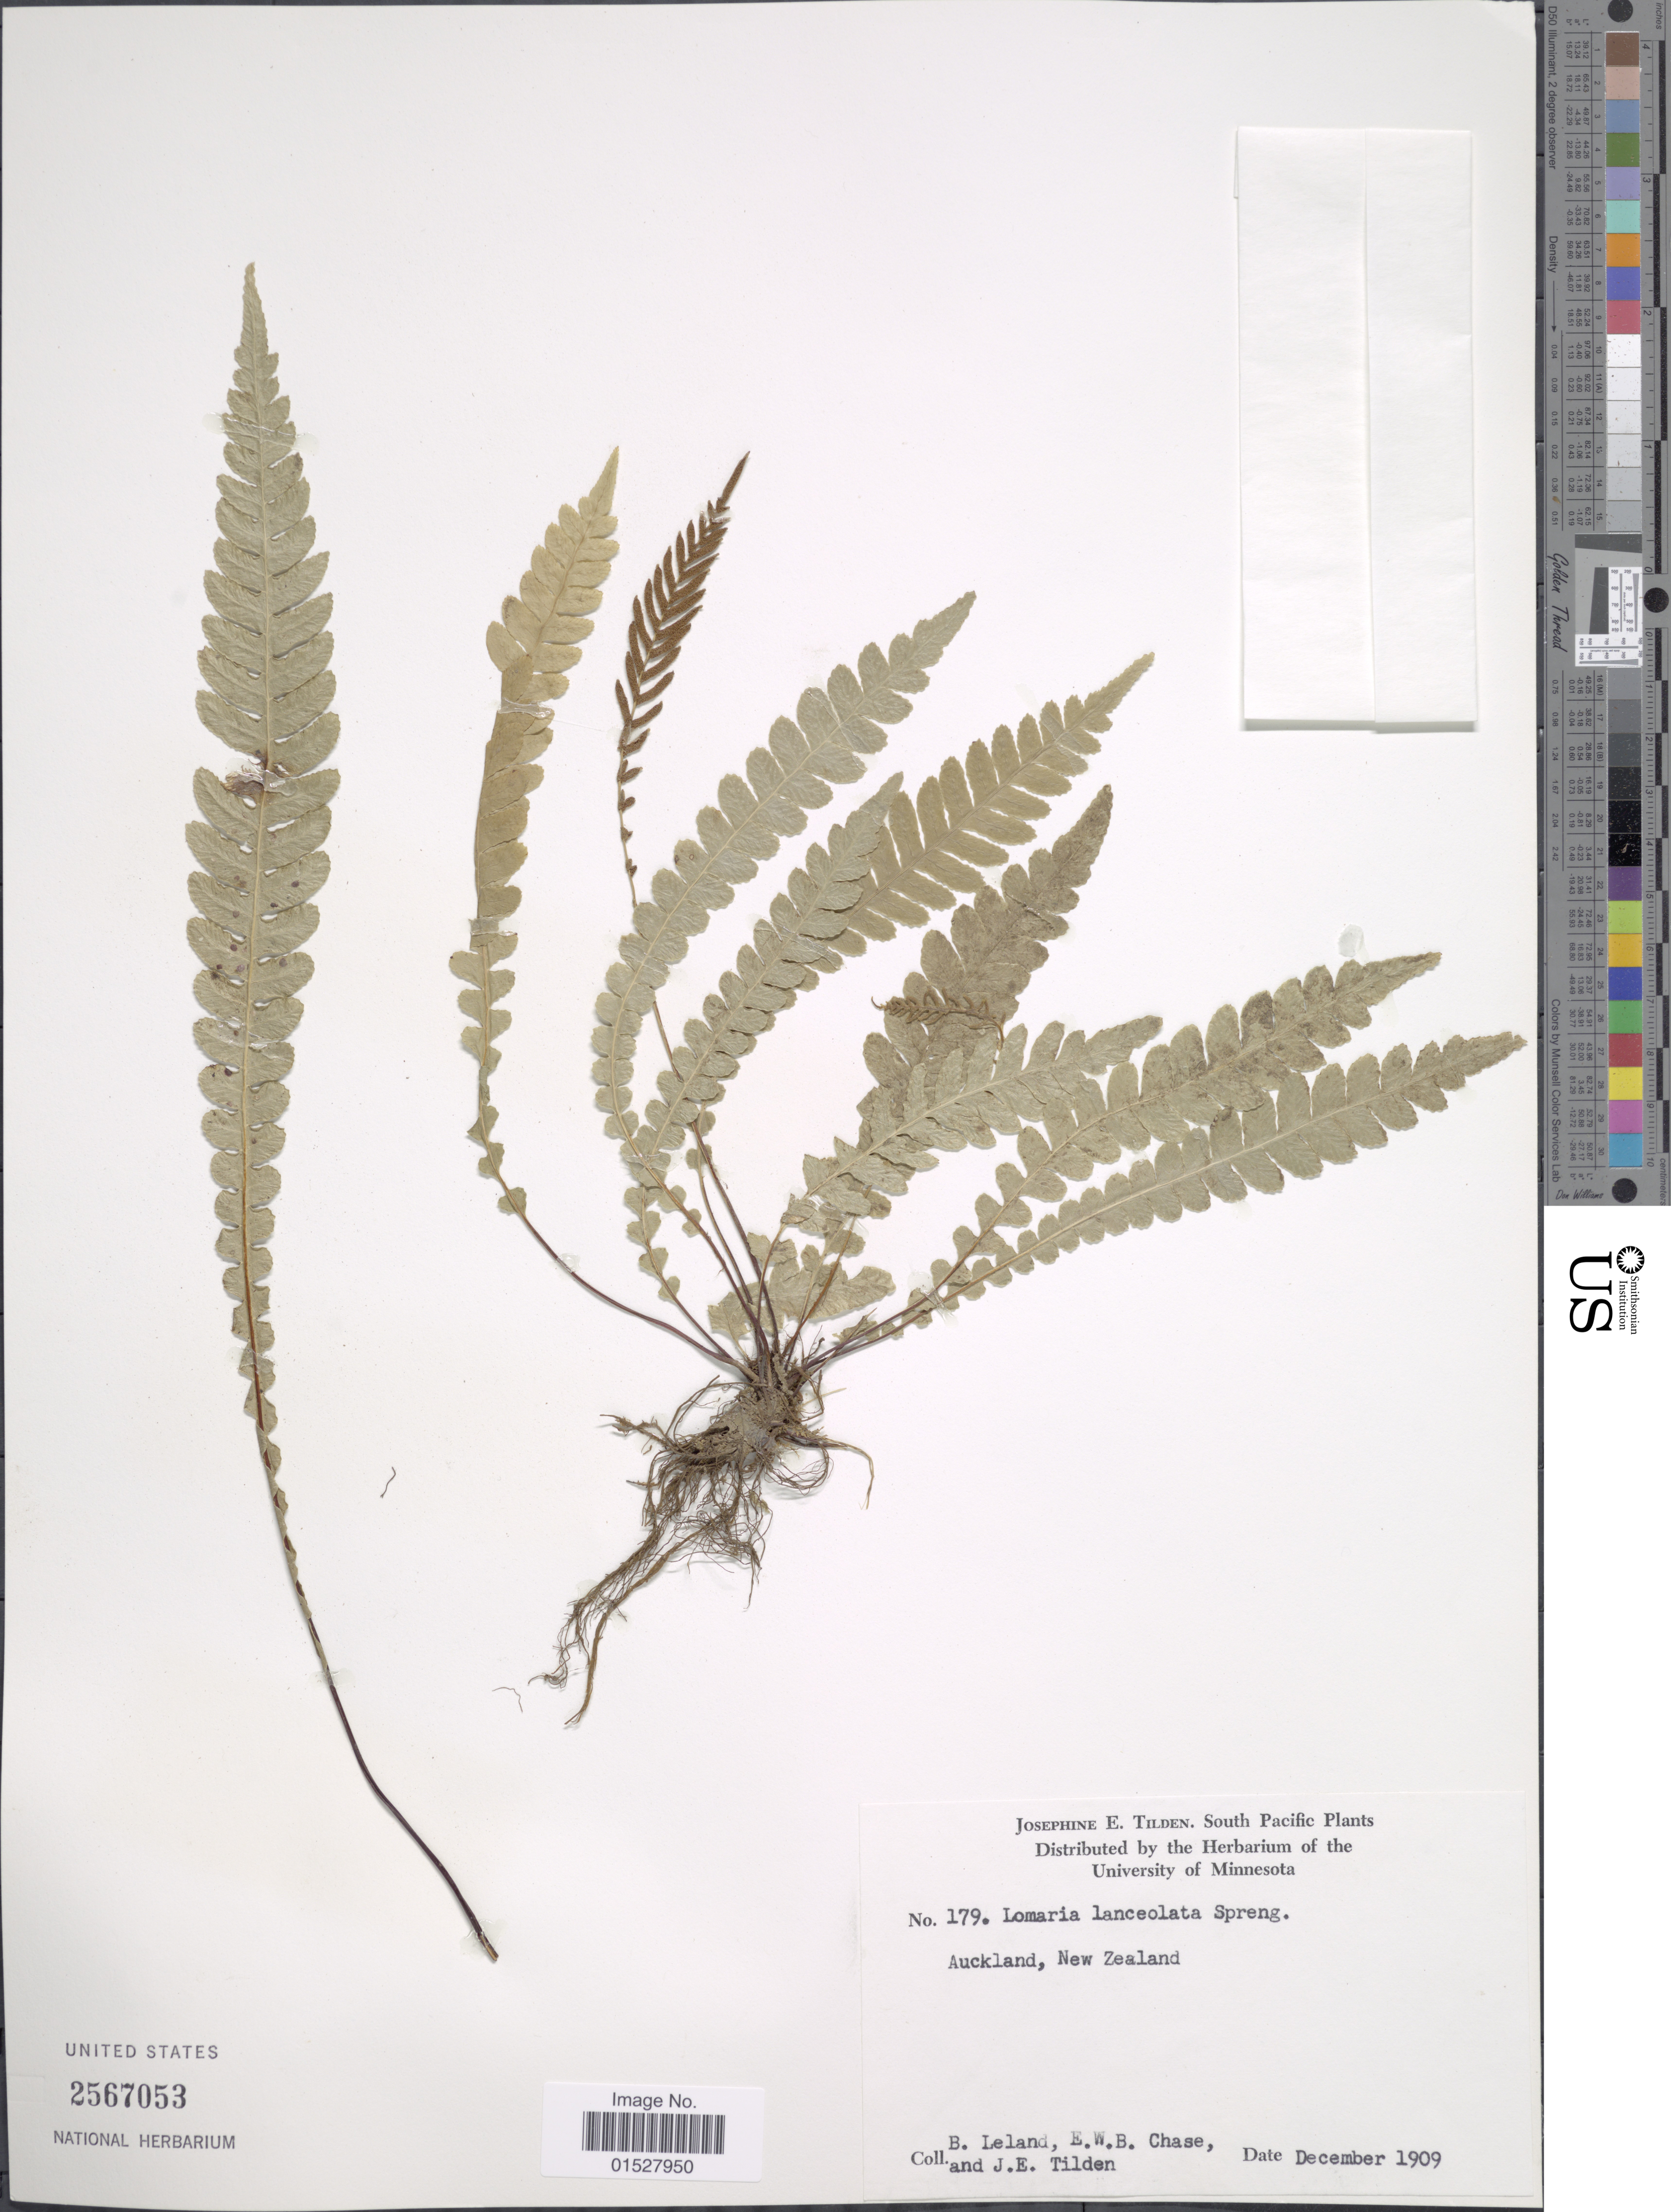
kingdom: Plantae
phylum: Tracheophyta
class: Polypodiopsida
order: Polypodiales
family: Blechnaceae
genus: Blechnum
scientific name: Blechnum lanceolatum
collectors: B. Leland, E. W. Chase & J. E. Tilden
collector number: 179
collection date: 1909-12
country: New Zealand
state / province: Auckland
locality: South Pacific.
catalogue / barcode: US 2567053